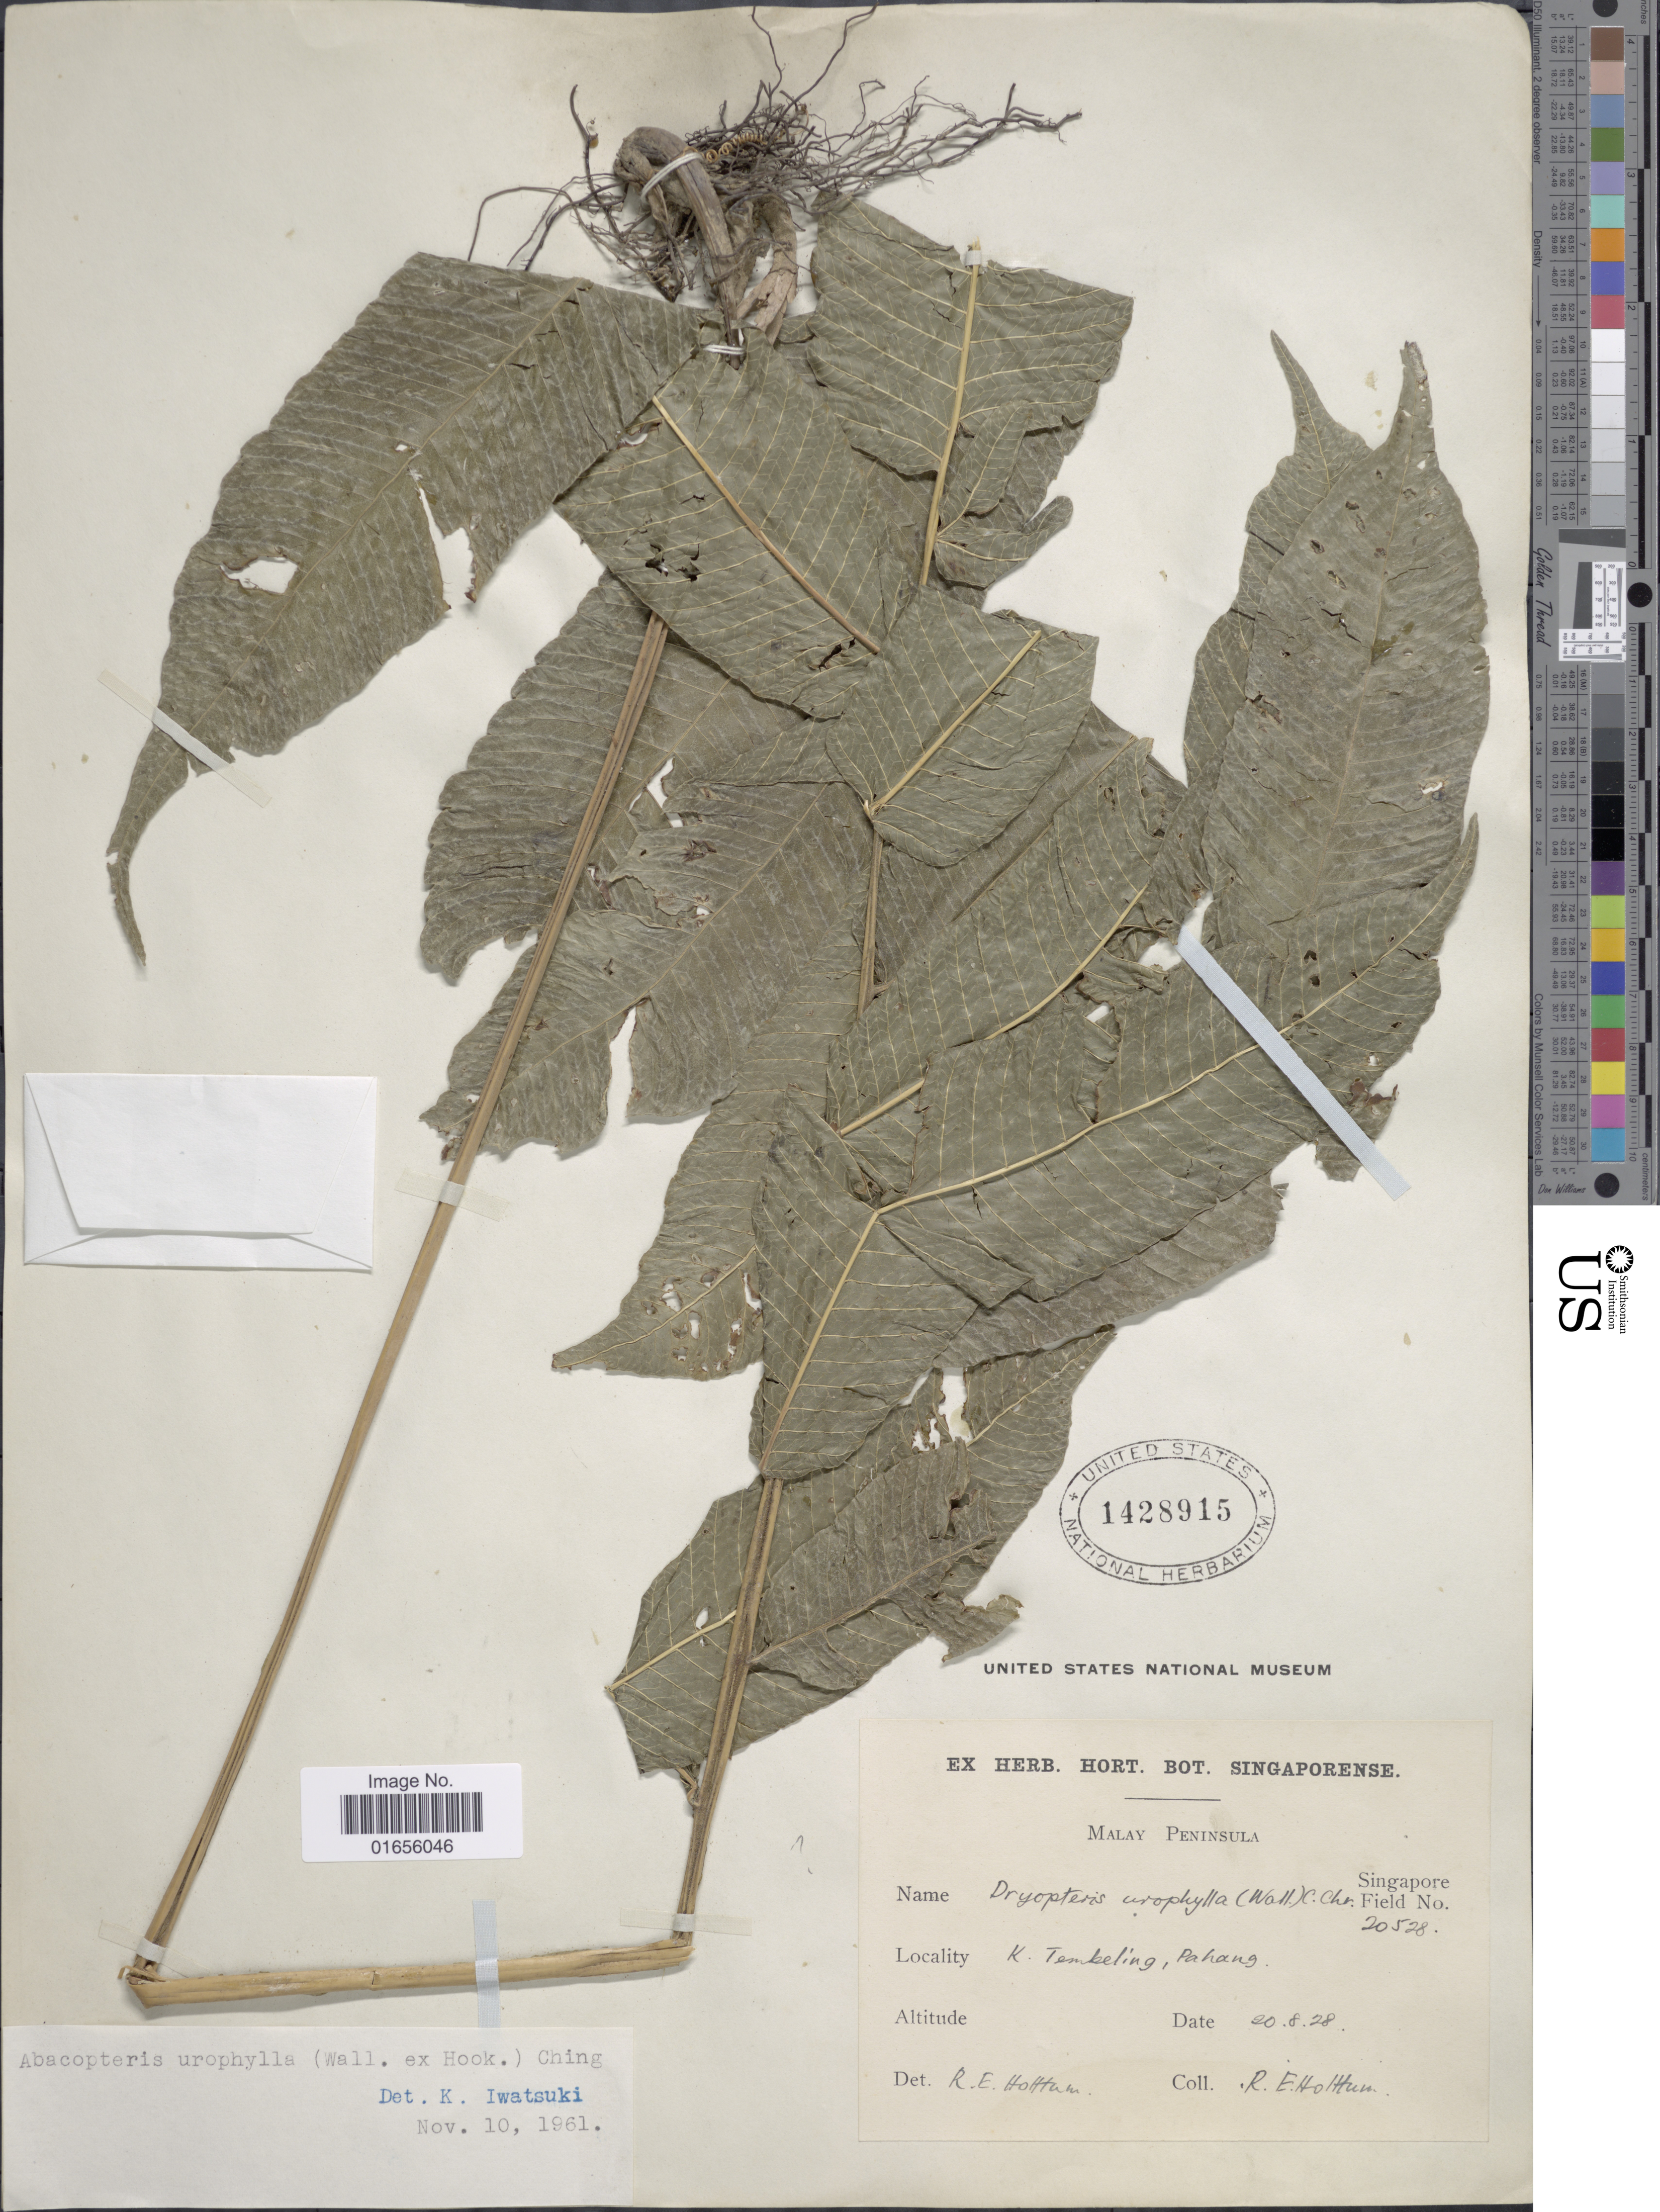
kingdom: Plantae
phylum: Tracheophyta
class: Polypodiopsida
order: Polypodiales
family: Thelypteridaceae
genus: Pronephrium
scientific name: Pronephrium repandum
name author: (Fée) Holttum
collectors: R. E. Holttum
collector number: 20528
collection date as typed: Transcribed d/m/y: 20/8/28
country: Malaysia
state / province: Pahang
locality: Malay Peninsula, K. Tembeling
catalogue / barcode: US 1428915